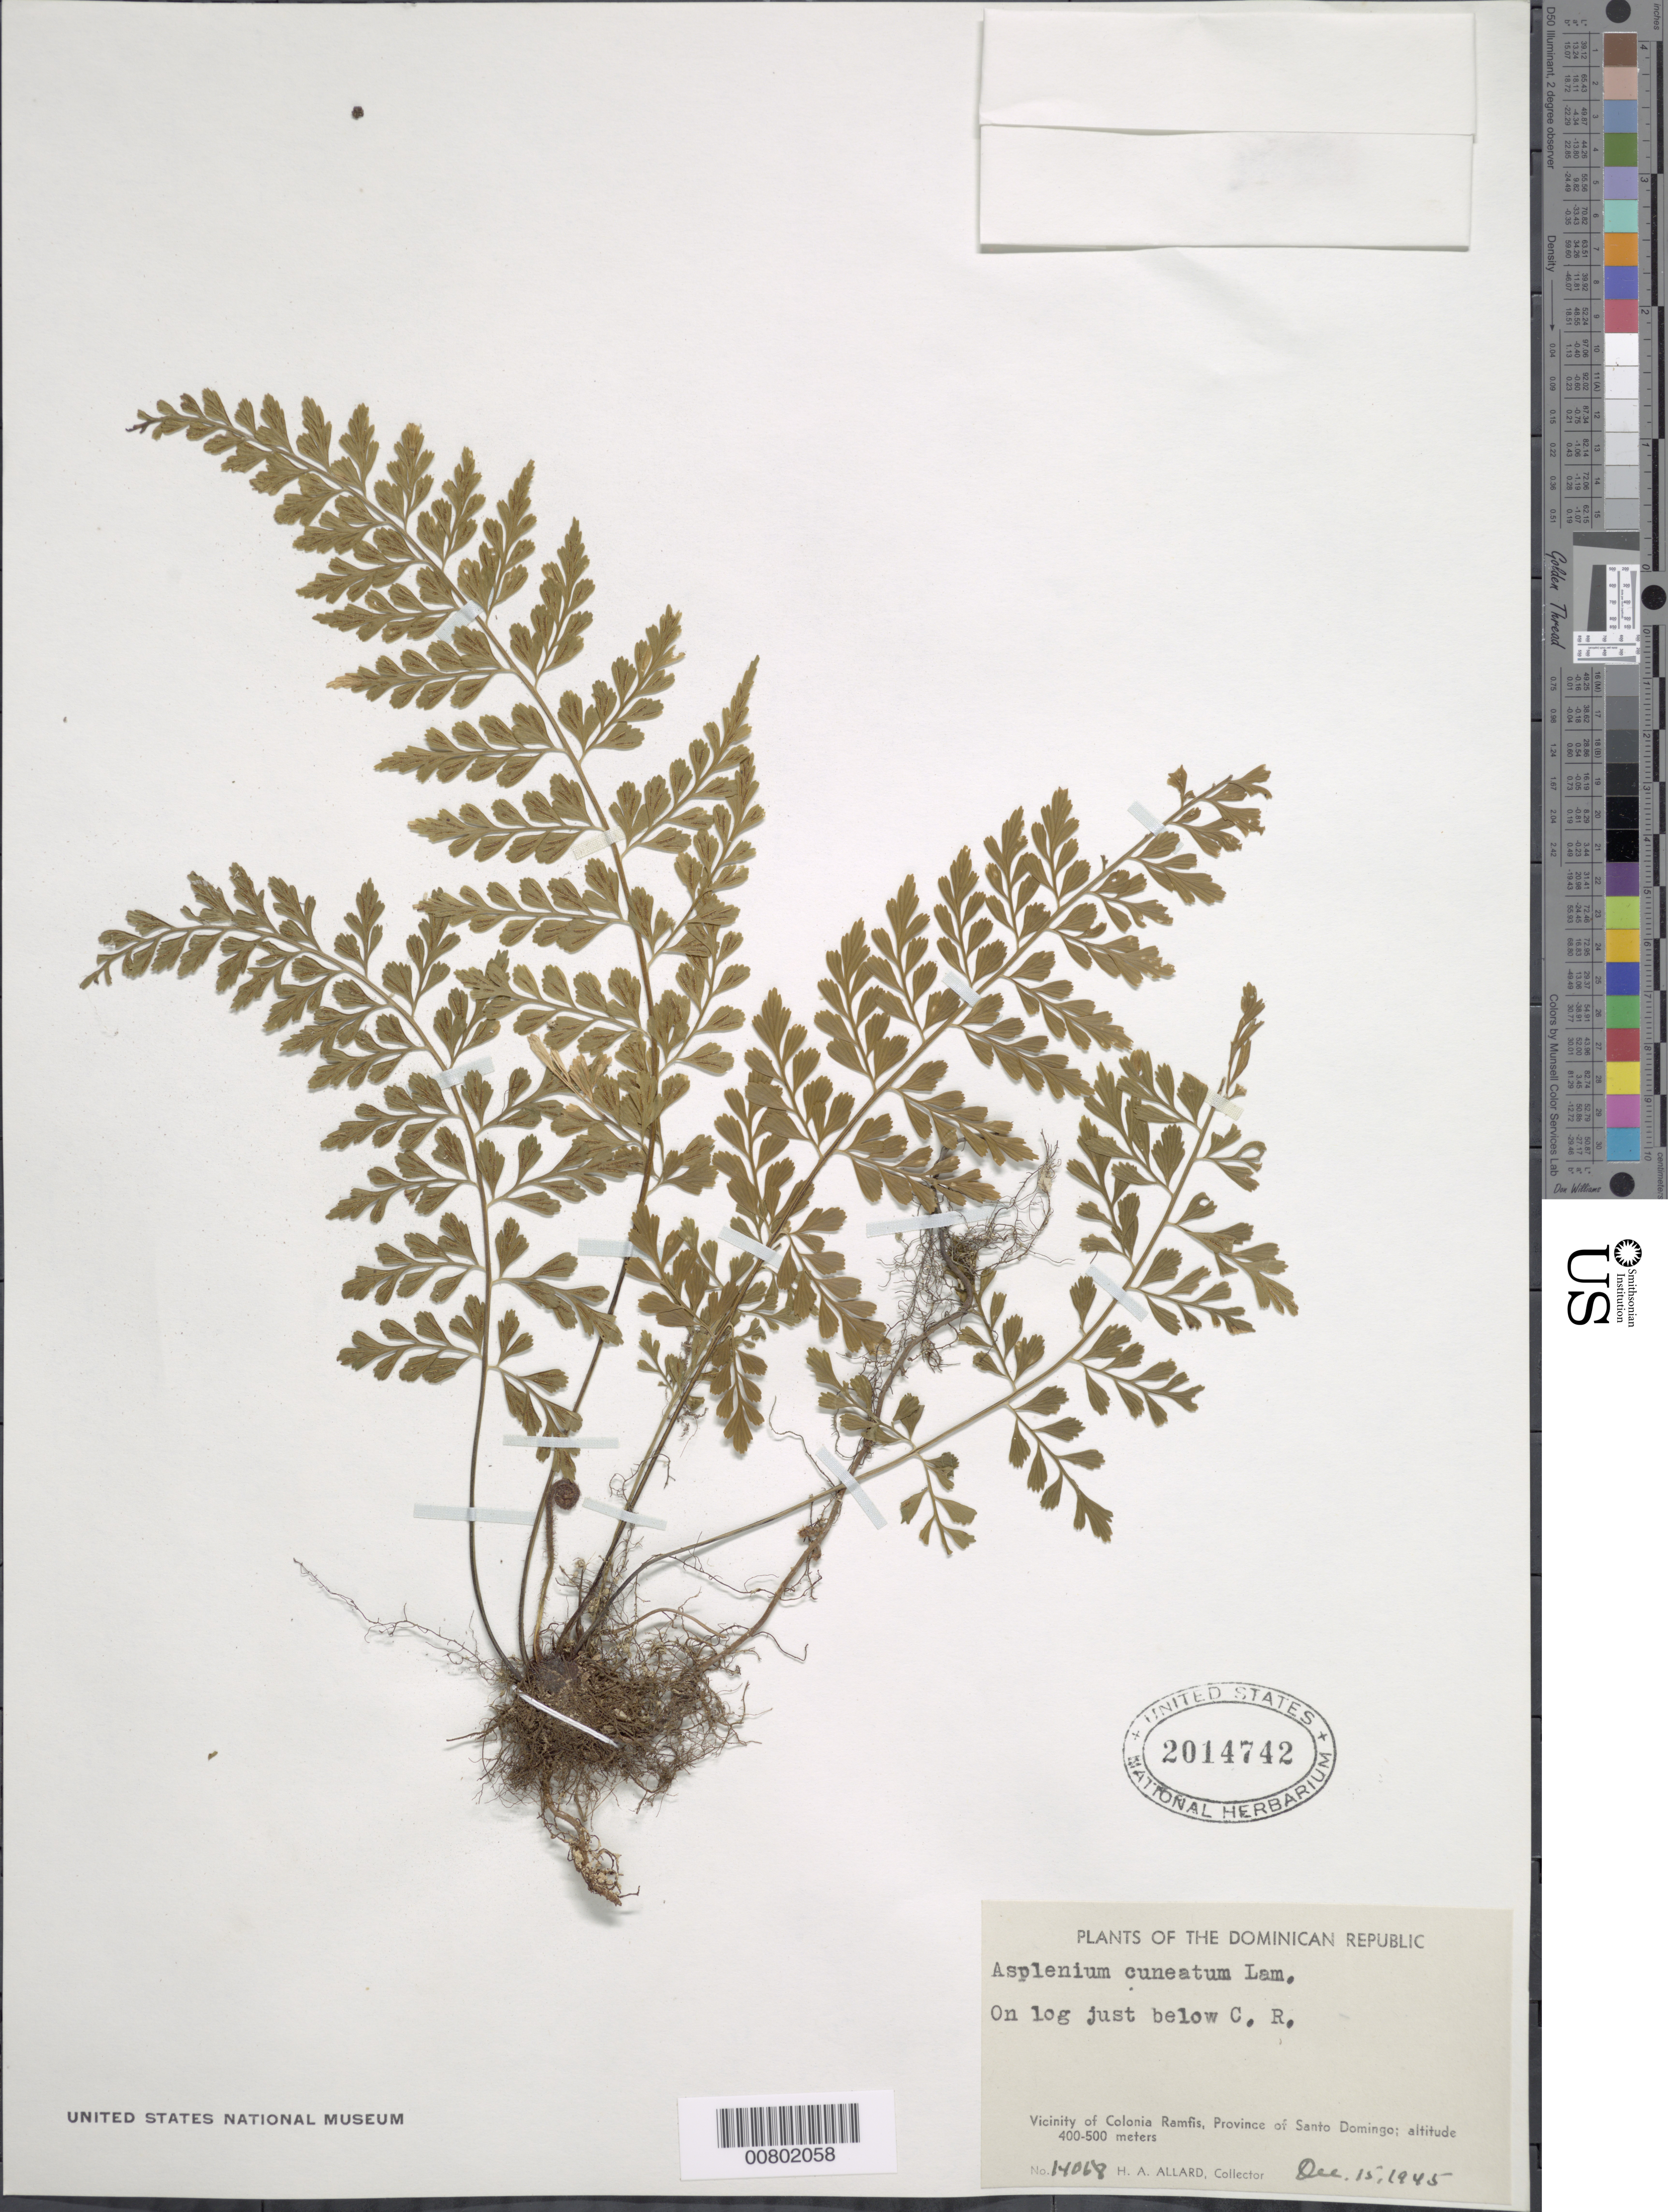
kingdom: Plantae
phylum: Tracheophyta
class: Polypodiopsida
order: Polypodiales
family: Aspleniaceae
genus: Asplenium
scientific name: Asplenium cuneatum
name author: Lam.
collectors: H. A. Allard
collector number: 14068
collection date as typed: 15 Dec 1945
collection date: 1945-12-15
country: Dominican Republic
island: Hispaniola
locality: Prov. Santo Domingo, just below Colonia Ramfis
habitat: On log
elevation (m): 400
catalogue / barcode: US 2014742